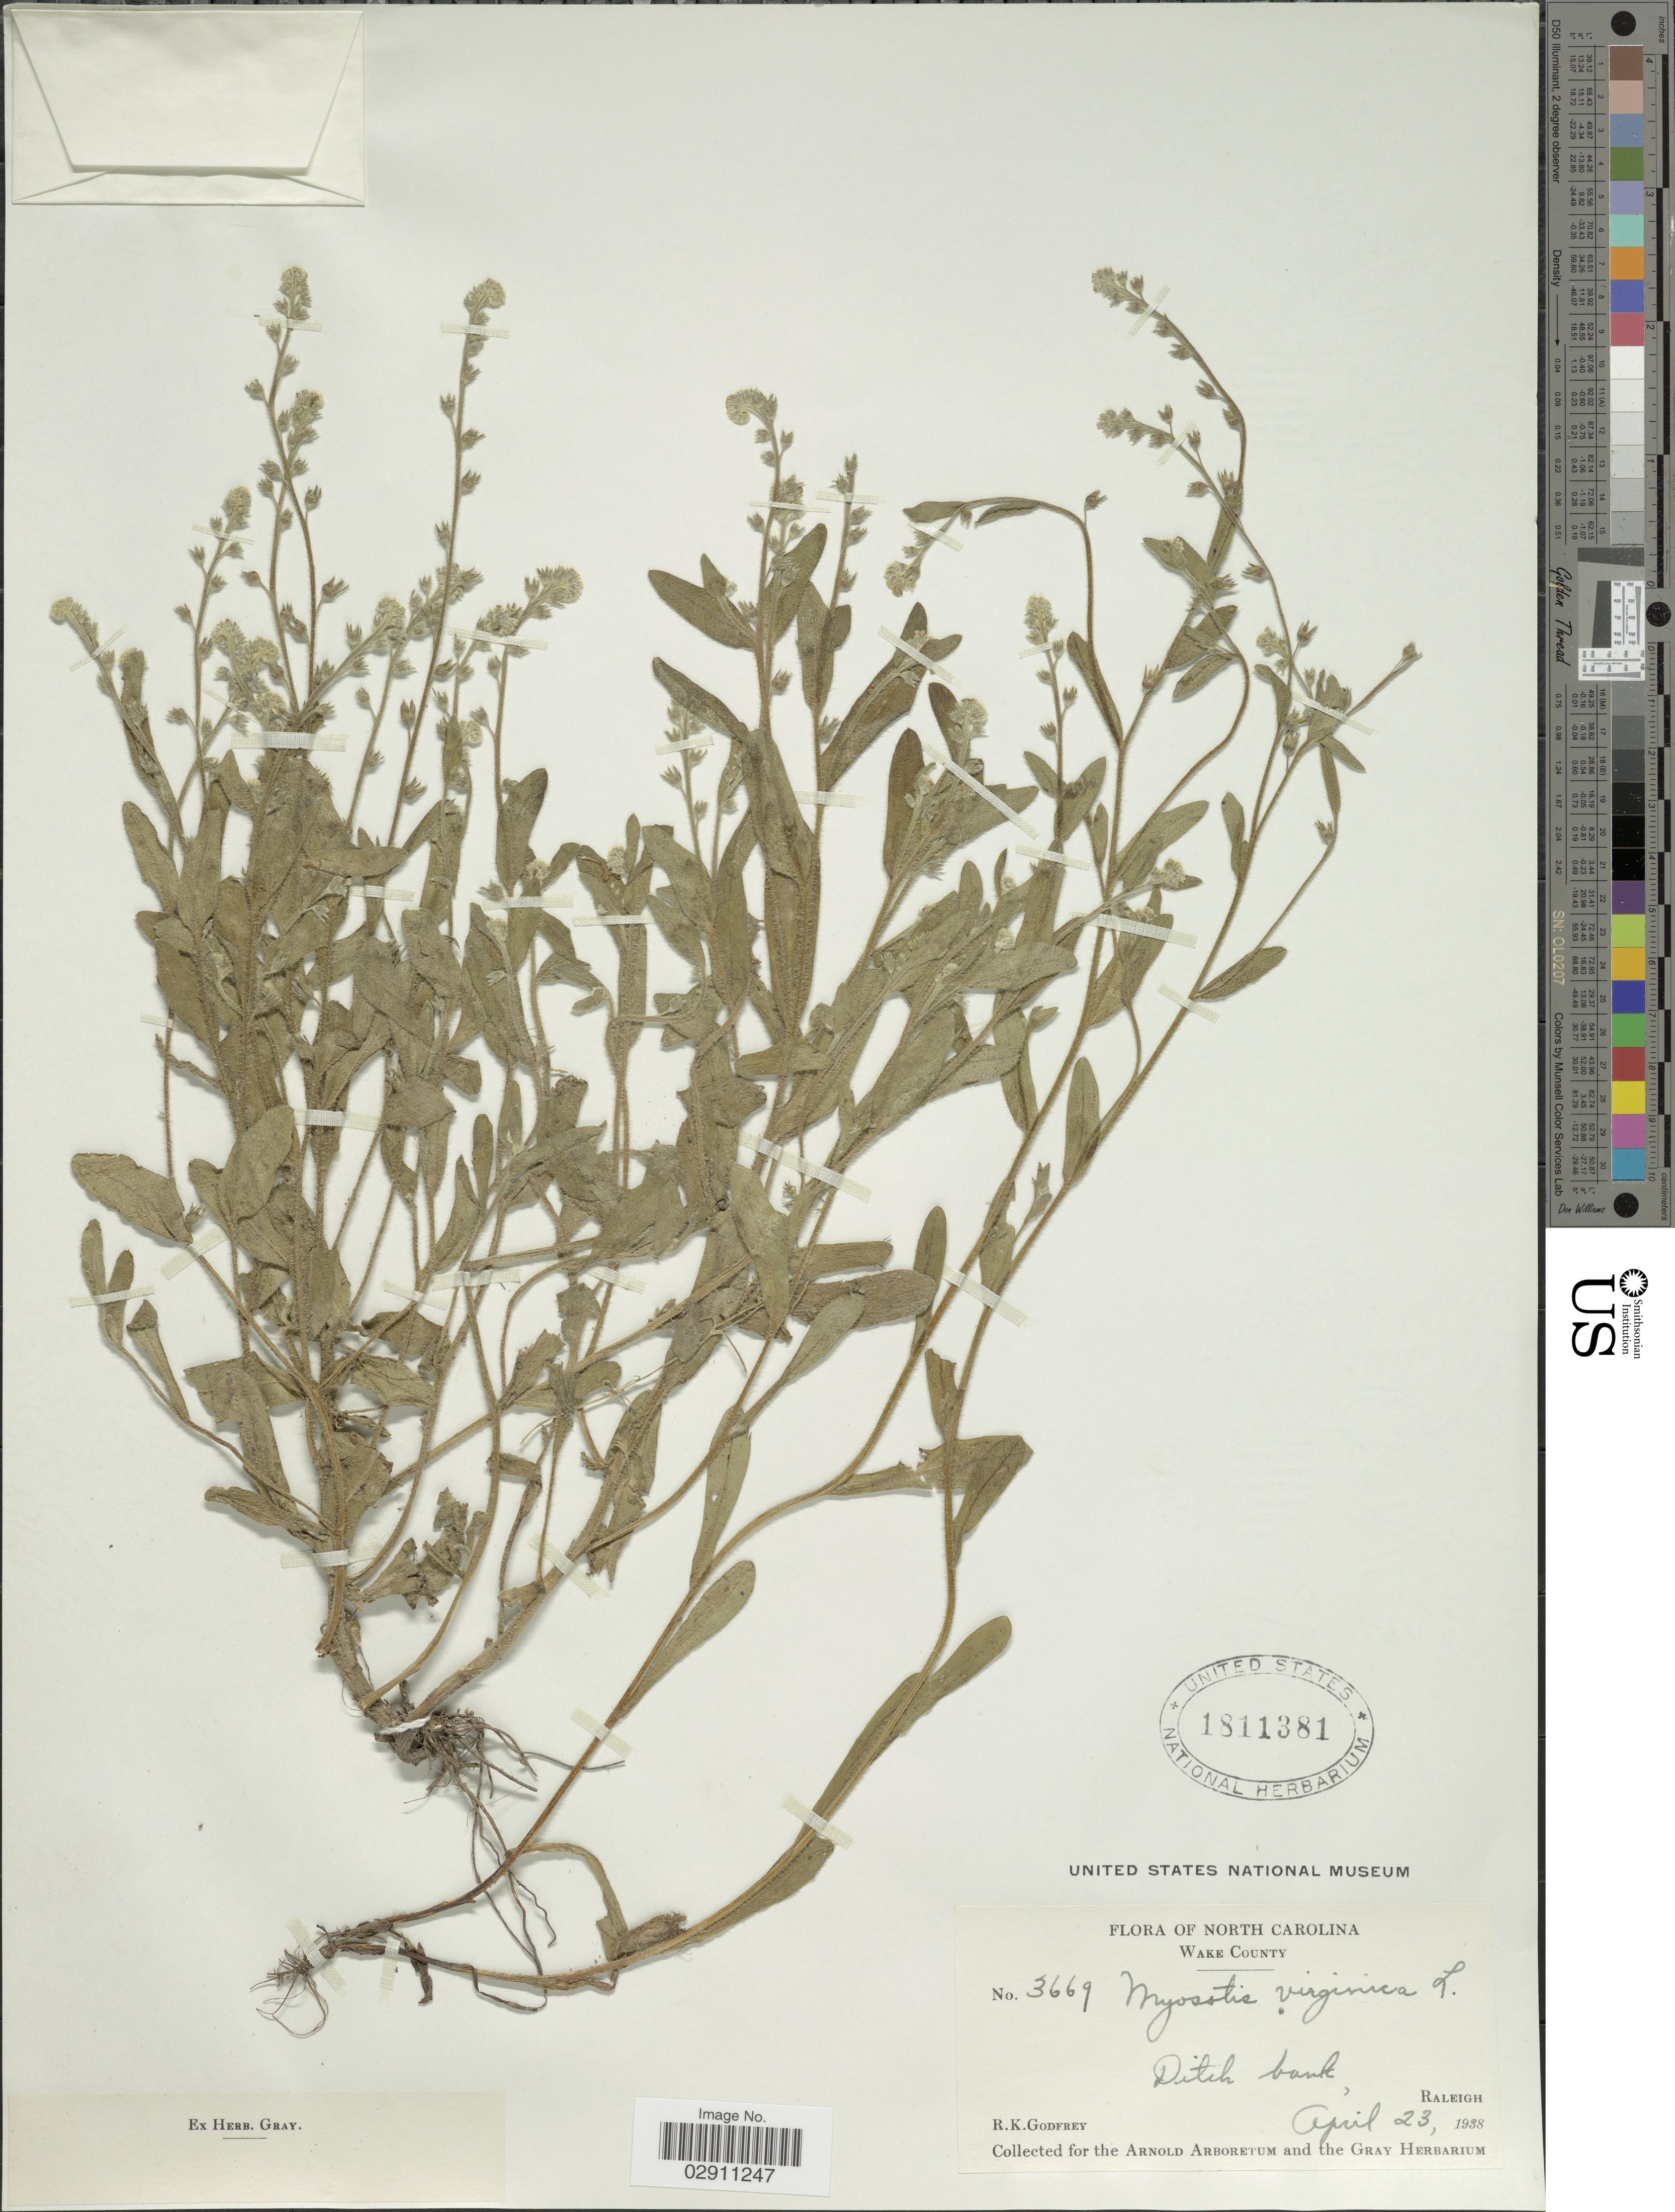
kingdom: Plantae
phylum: Tracheophyta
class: Magnoliopsida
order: Boraginales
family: Boraginaceae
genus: Myosotis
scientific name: Myosotis verna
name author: Nutt.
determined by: Goldman, Doug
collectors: R. K. Godfrey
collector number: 3669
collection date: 1938-04-23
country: United States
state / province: North Carolina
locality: Wake County, Ditch bank, Raleigh.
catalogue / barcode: US 1811381